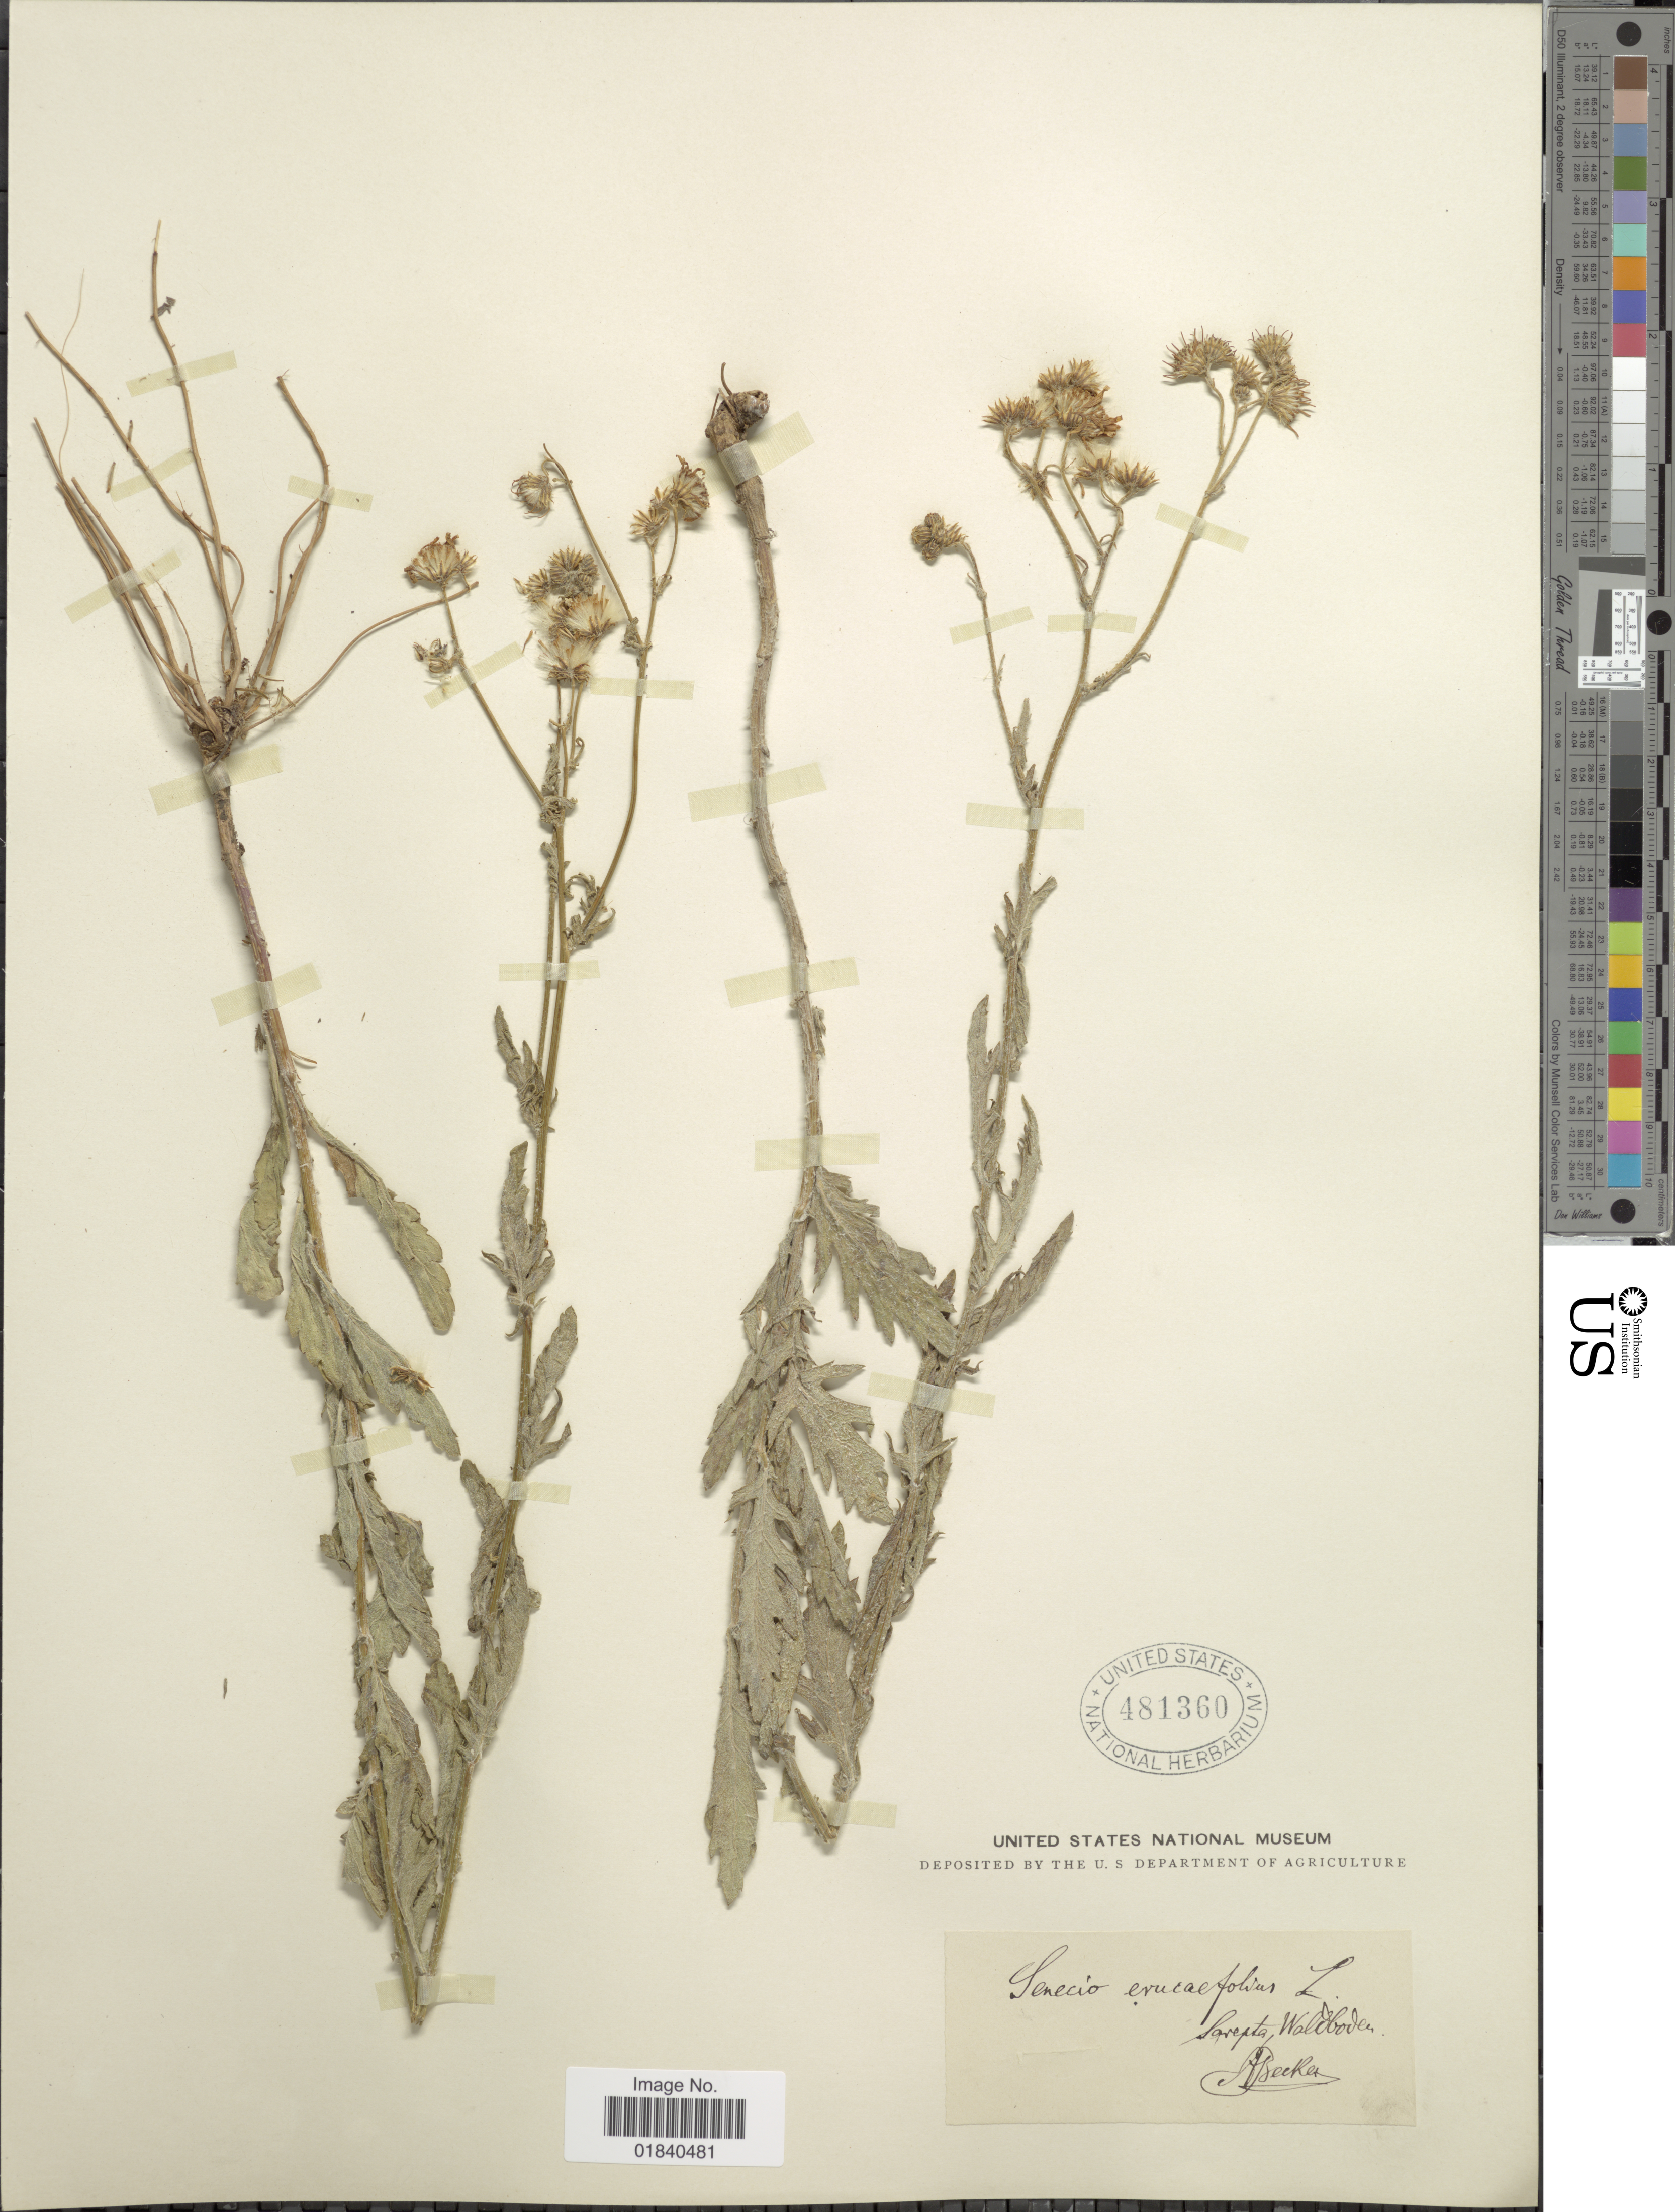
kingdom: Plantae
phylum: Tracheophyta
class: Magnoliopsida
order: Asterales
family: Asteraceae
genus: Jacobaea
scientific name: Jacobaea erucifolia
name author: (L.) G. Gaertn. et al.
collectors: A. Becker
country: Russian Federation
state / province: Volgograd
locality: Sarepta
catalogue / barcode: US 481360